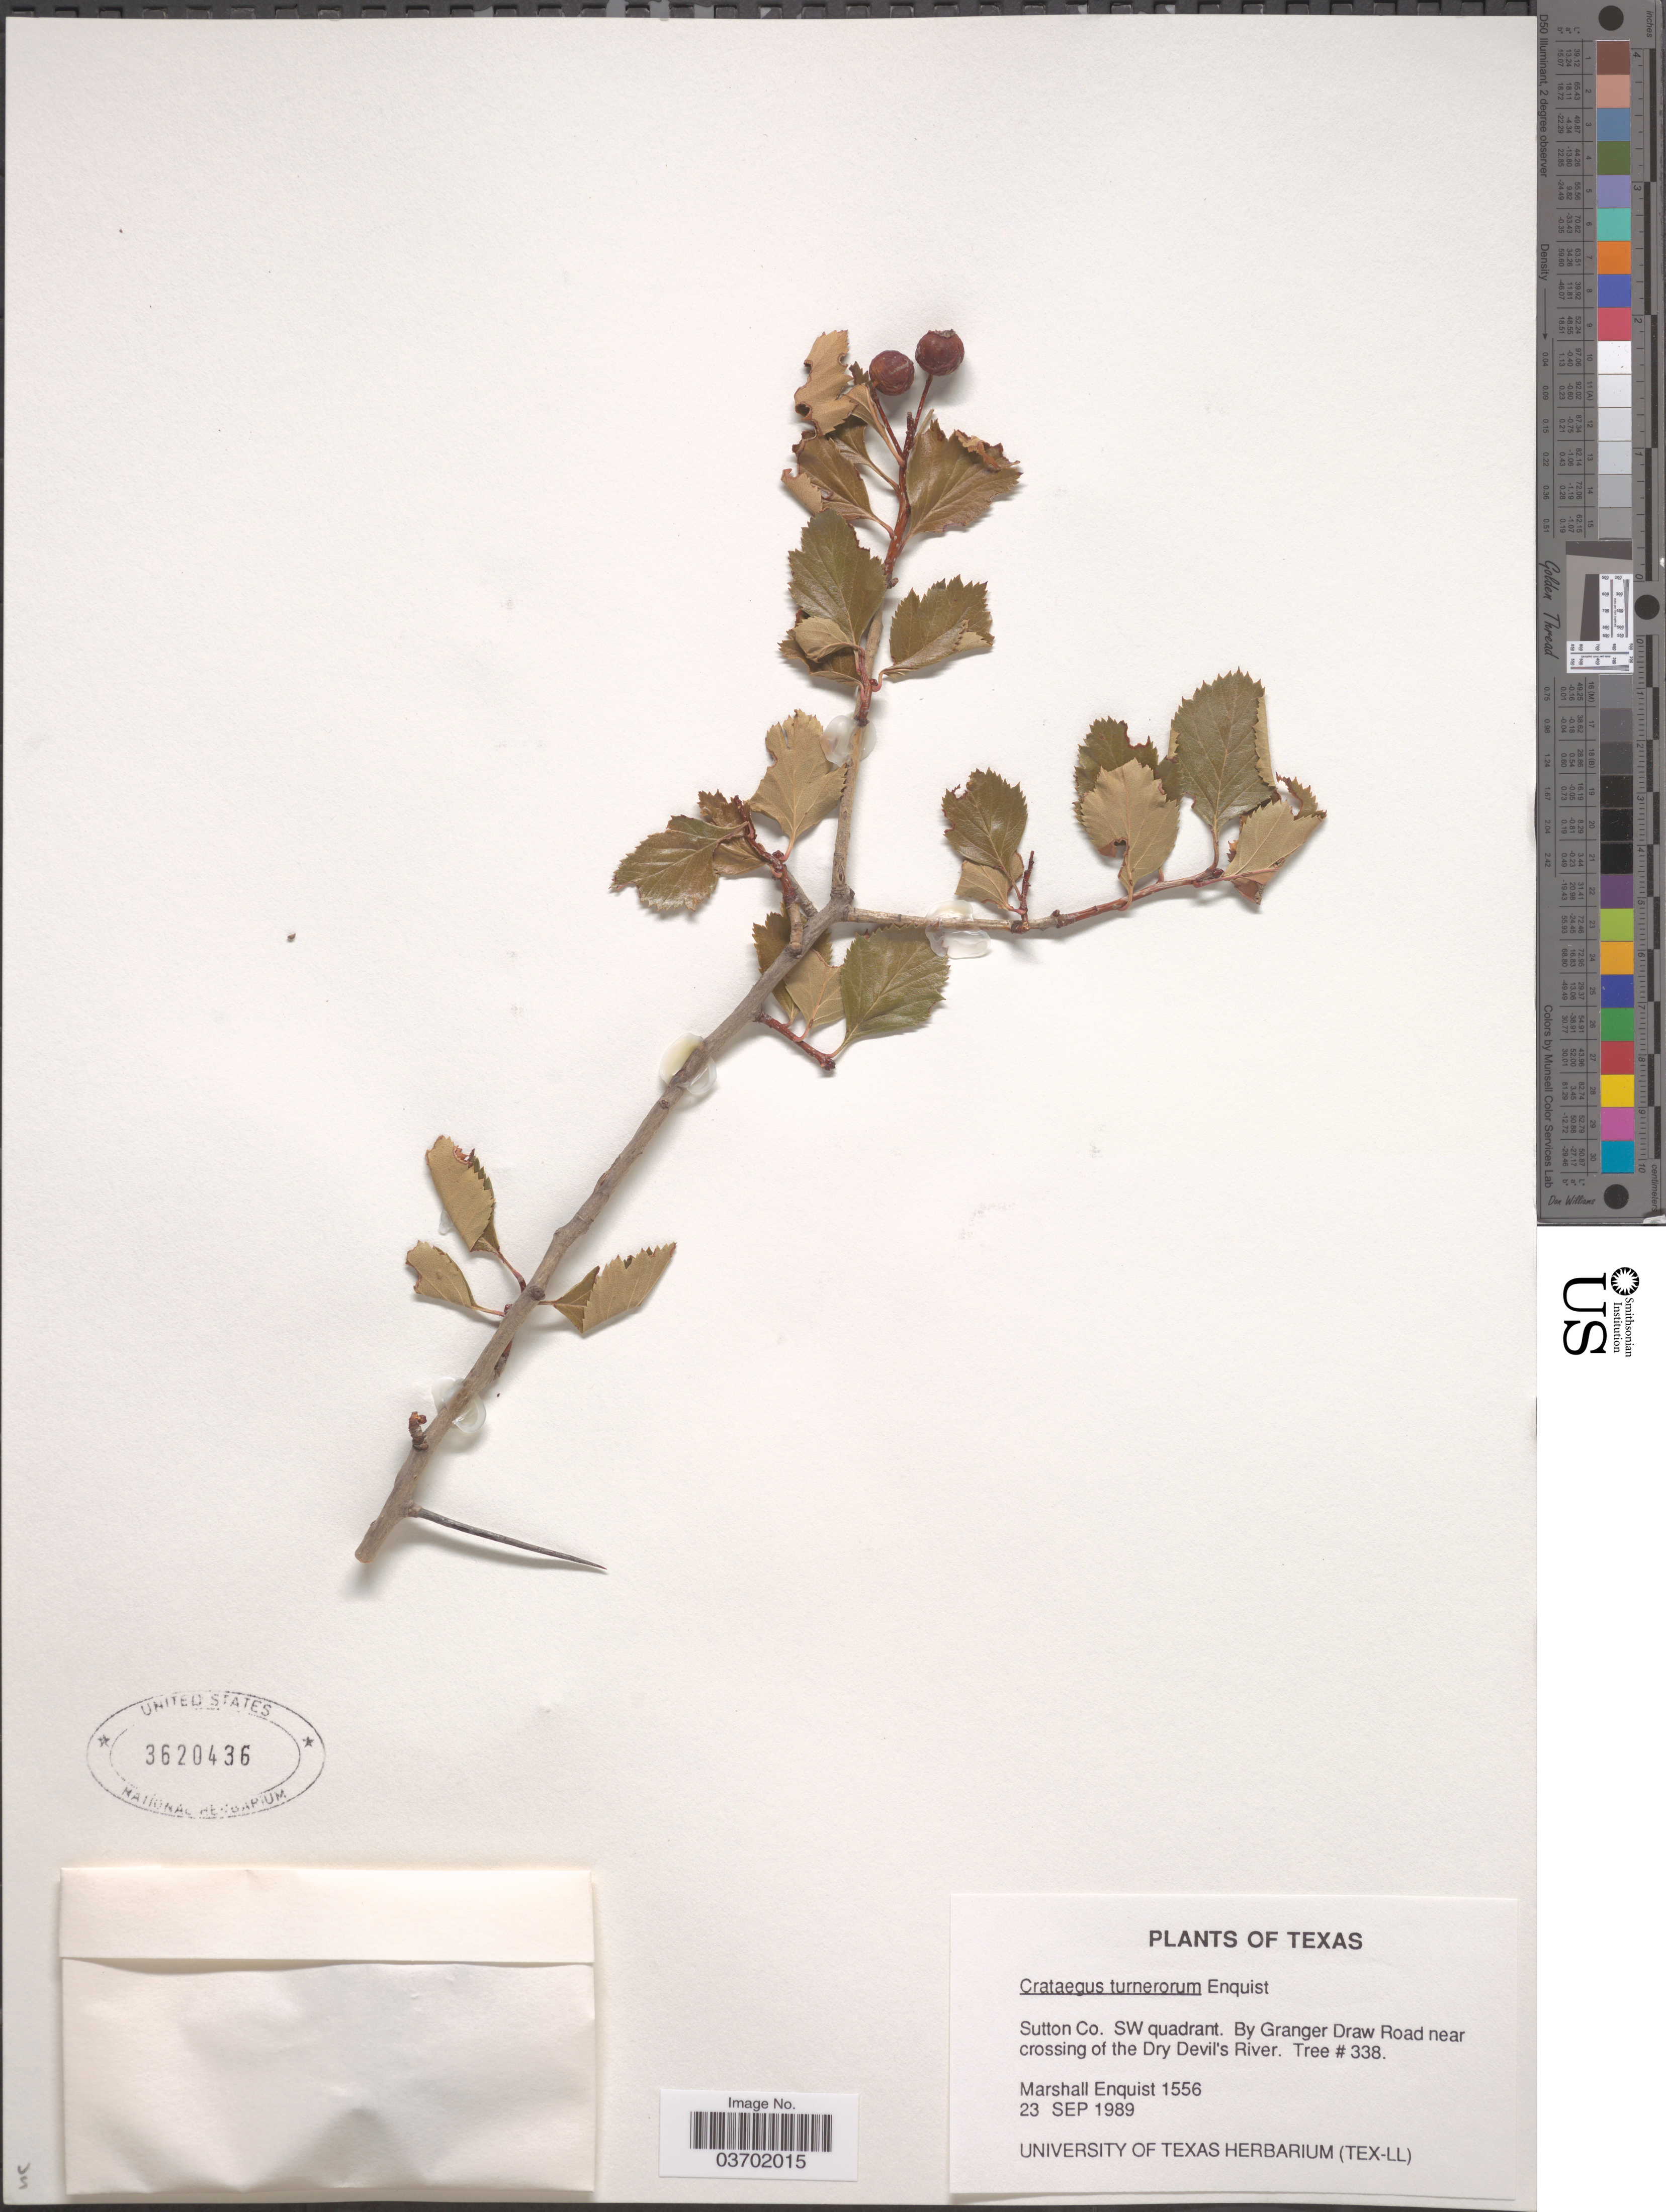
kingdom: Plantae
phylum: Tracheophyta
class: Magnoliopsida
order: Rosales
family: Rosaceae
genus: Crataegus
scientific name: Crataegus turnerorum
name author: Enquist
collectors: M. Enquist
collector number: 1556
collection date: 1989-09-23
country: United States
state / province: Texas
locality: Sutton Co. SW quadrant. By Granger Draw Road near crossing of the Dry Devil's River.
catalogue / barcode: US 3620436